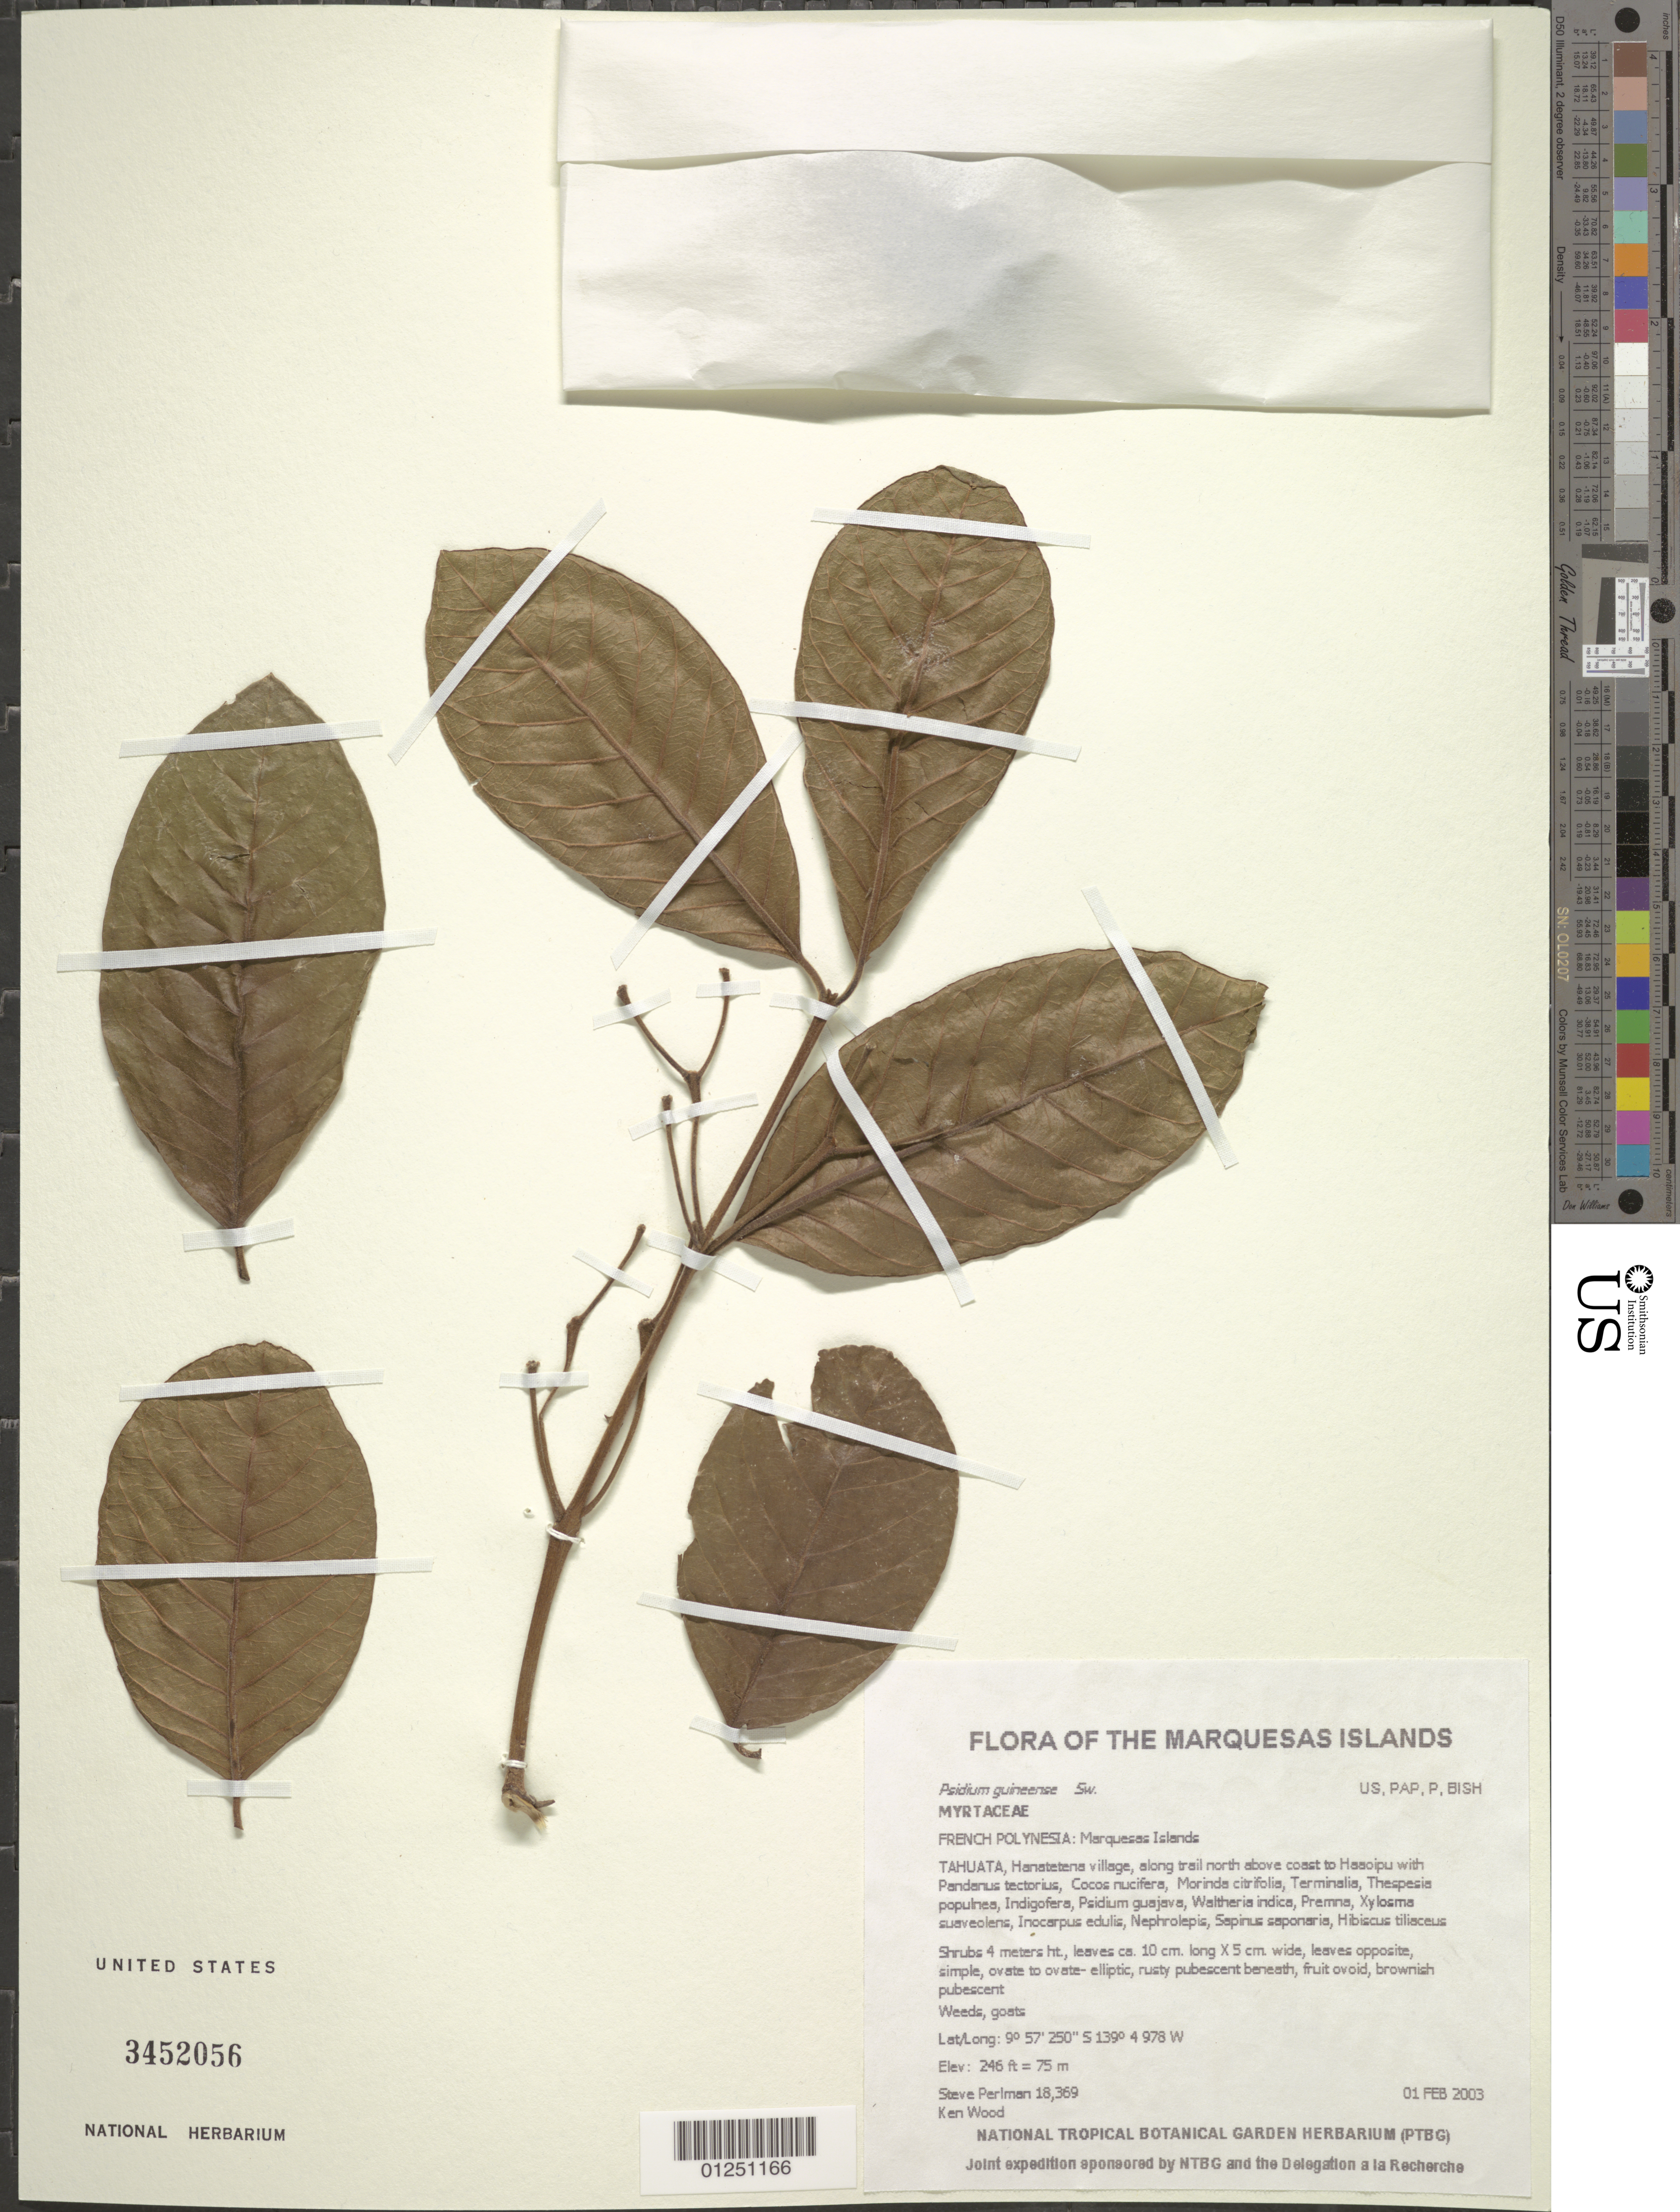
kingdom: Plantae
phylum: Tracheophyta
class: Magnoliopsida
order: Myrtales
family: Myrtaceae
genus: Psidium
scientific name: Psidium guineense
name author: Sw.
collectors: S. P. Perlman & K. R. Wood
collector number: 18369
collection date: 2003-02-01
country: French Polynesia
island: Tahuata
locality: Hanatetena village, along trail north above coast to Haaoipu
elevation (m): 75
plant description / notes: Weeds, goats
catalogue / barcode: US 3452056